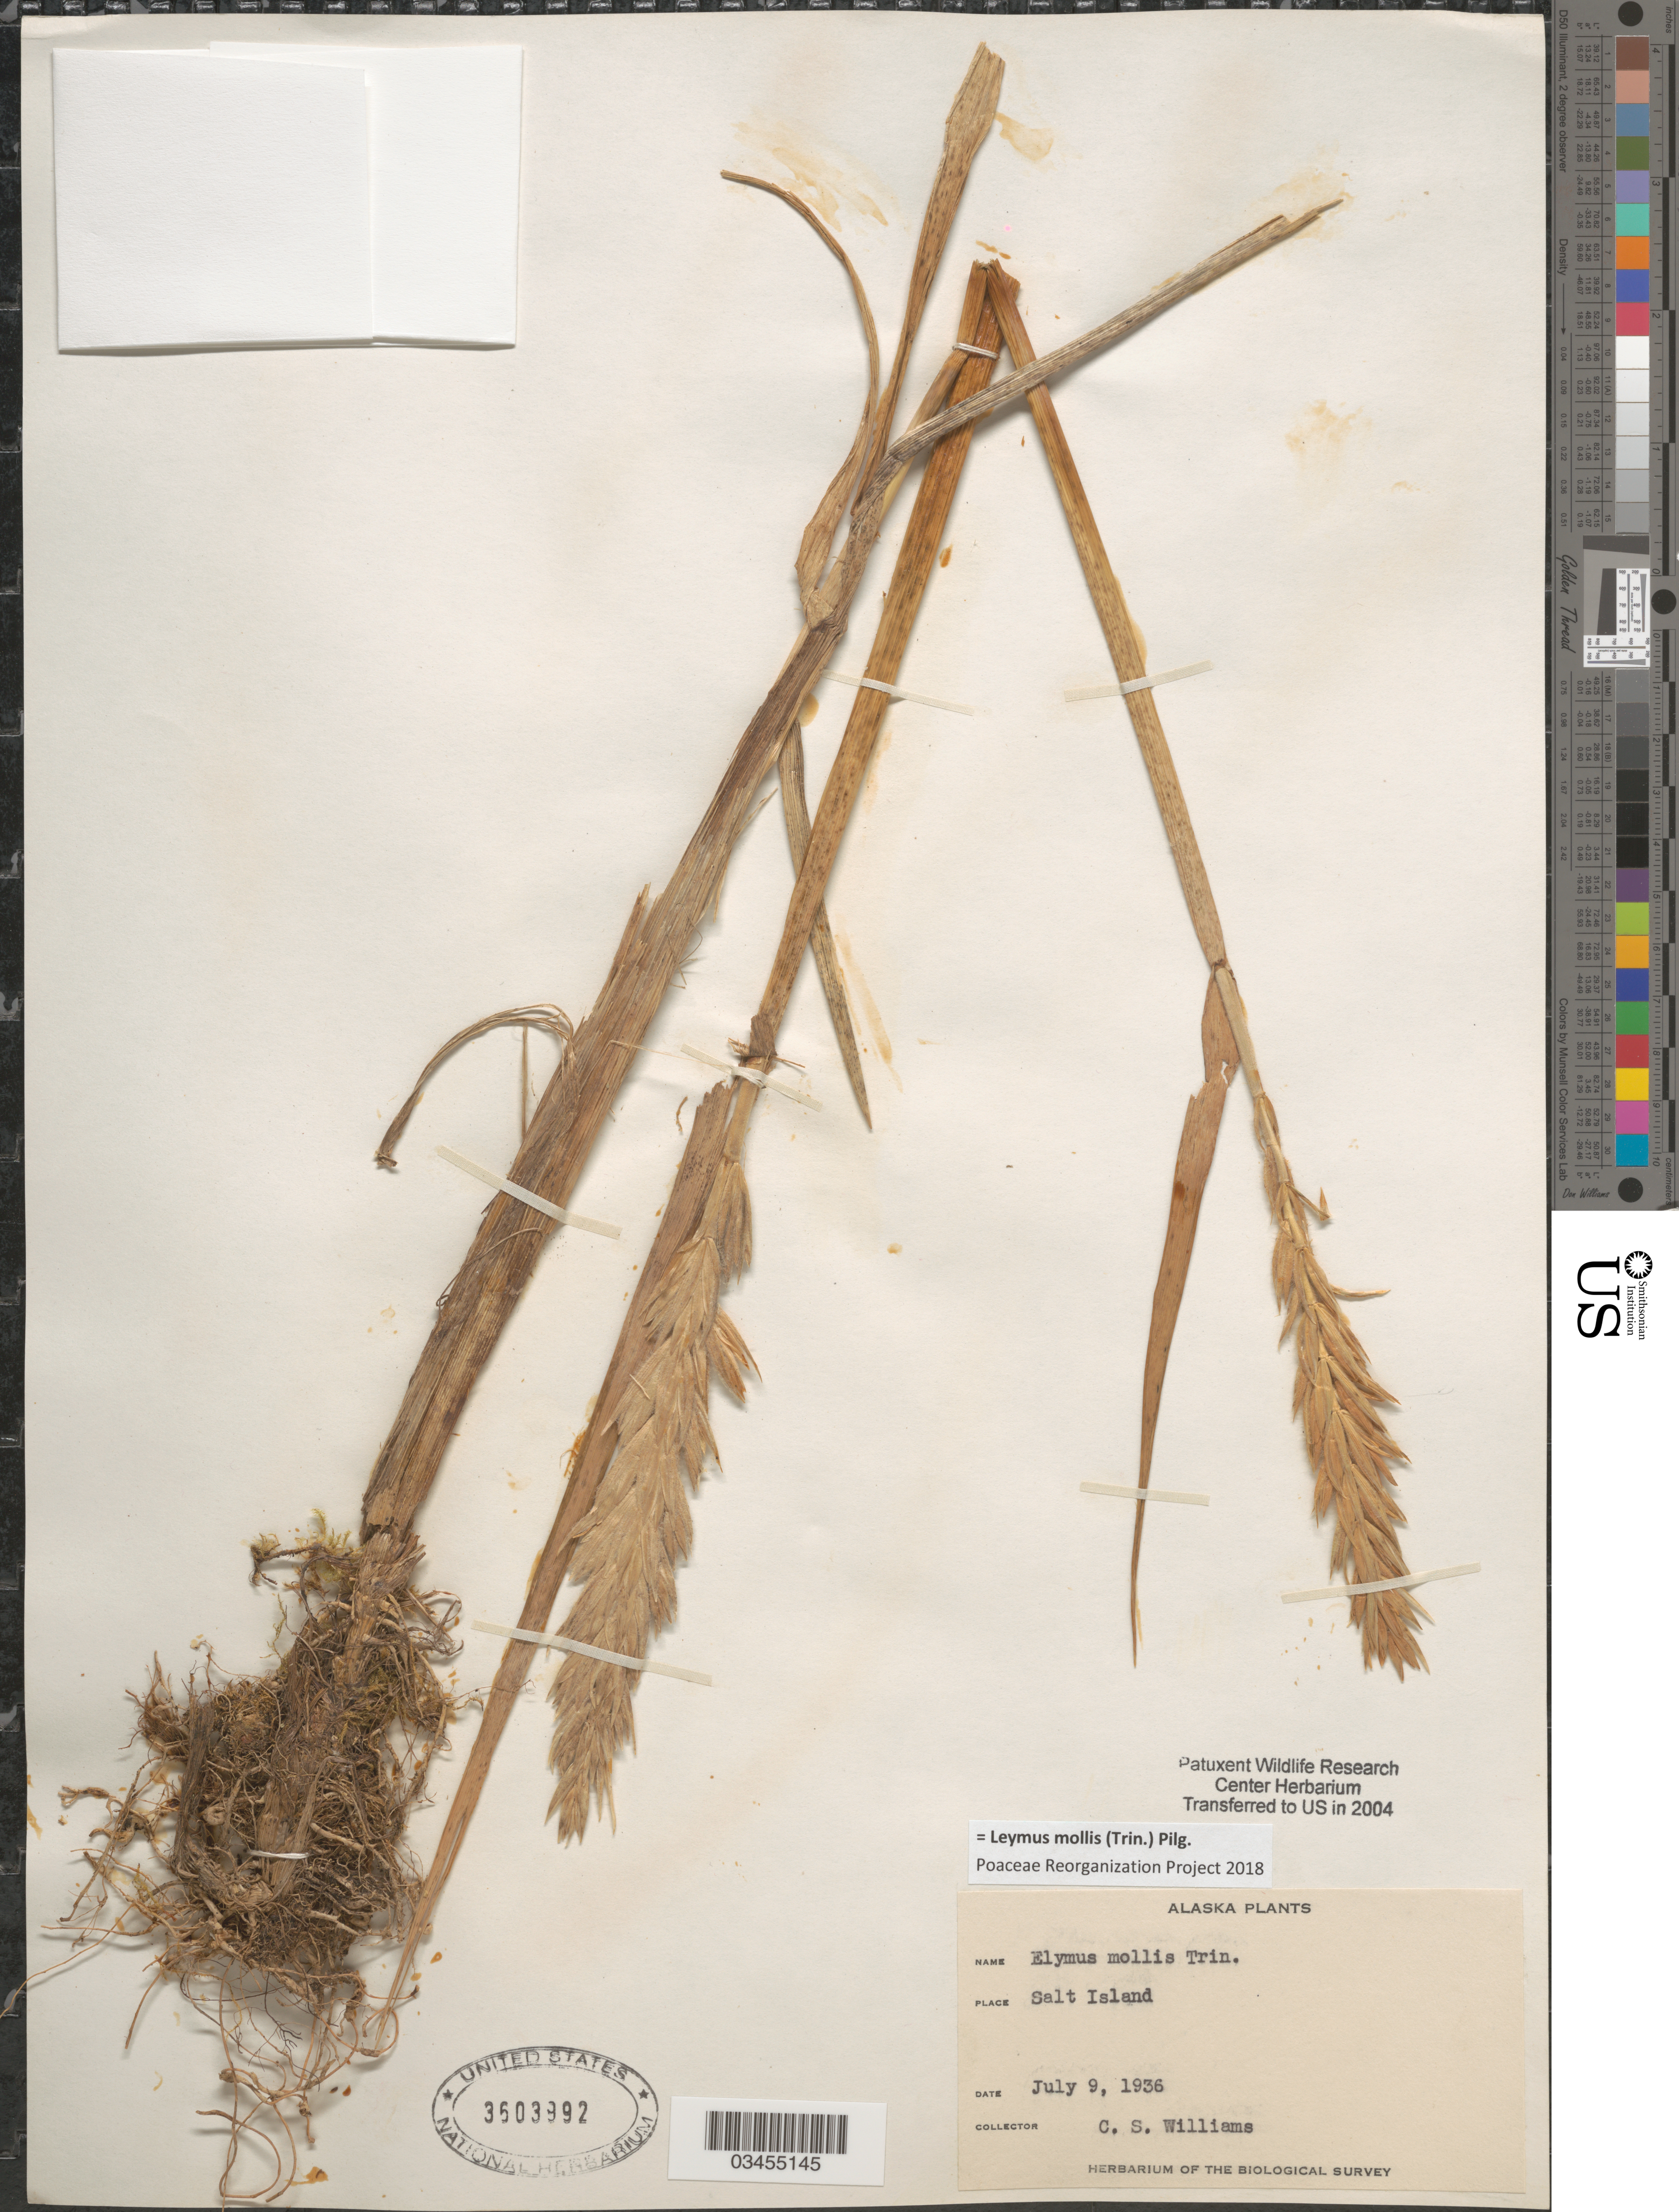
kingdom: Plantae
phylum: Tracheophyta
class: Liliopsida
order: Poales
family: Poaceae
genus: Leymus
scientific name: Leymus mollis subsp. mollis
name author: (Trin.) Pilg.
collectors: C. Williams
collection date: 1936-07-09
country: United States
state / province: Alaska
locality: Salt Island. Herbarium of the Biological Survey.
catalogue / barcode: US 3603992